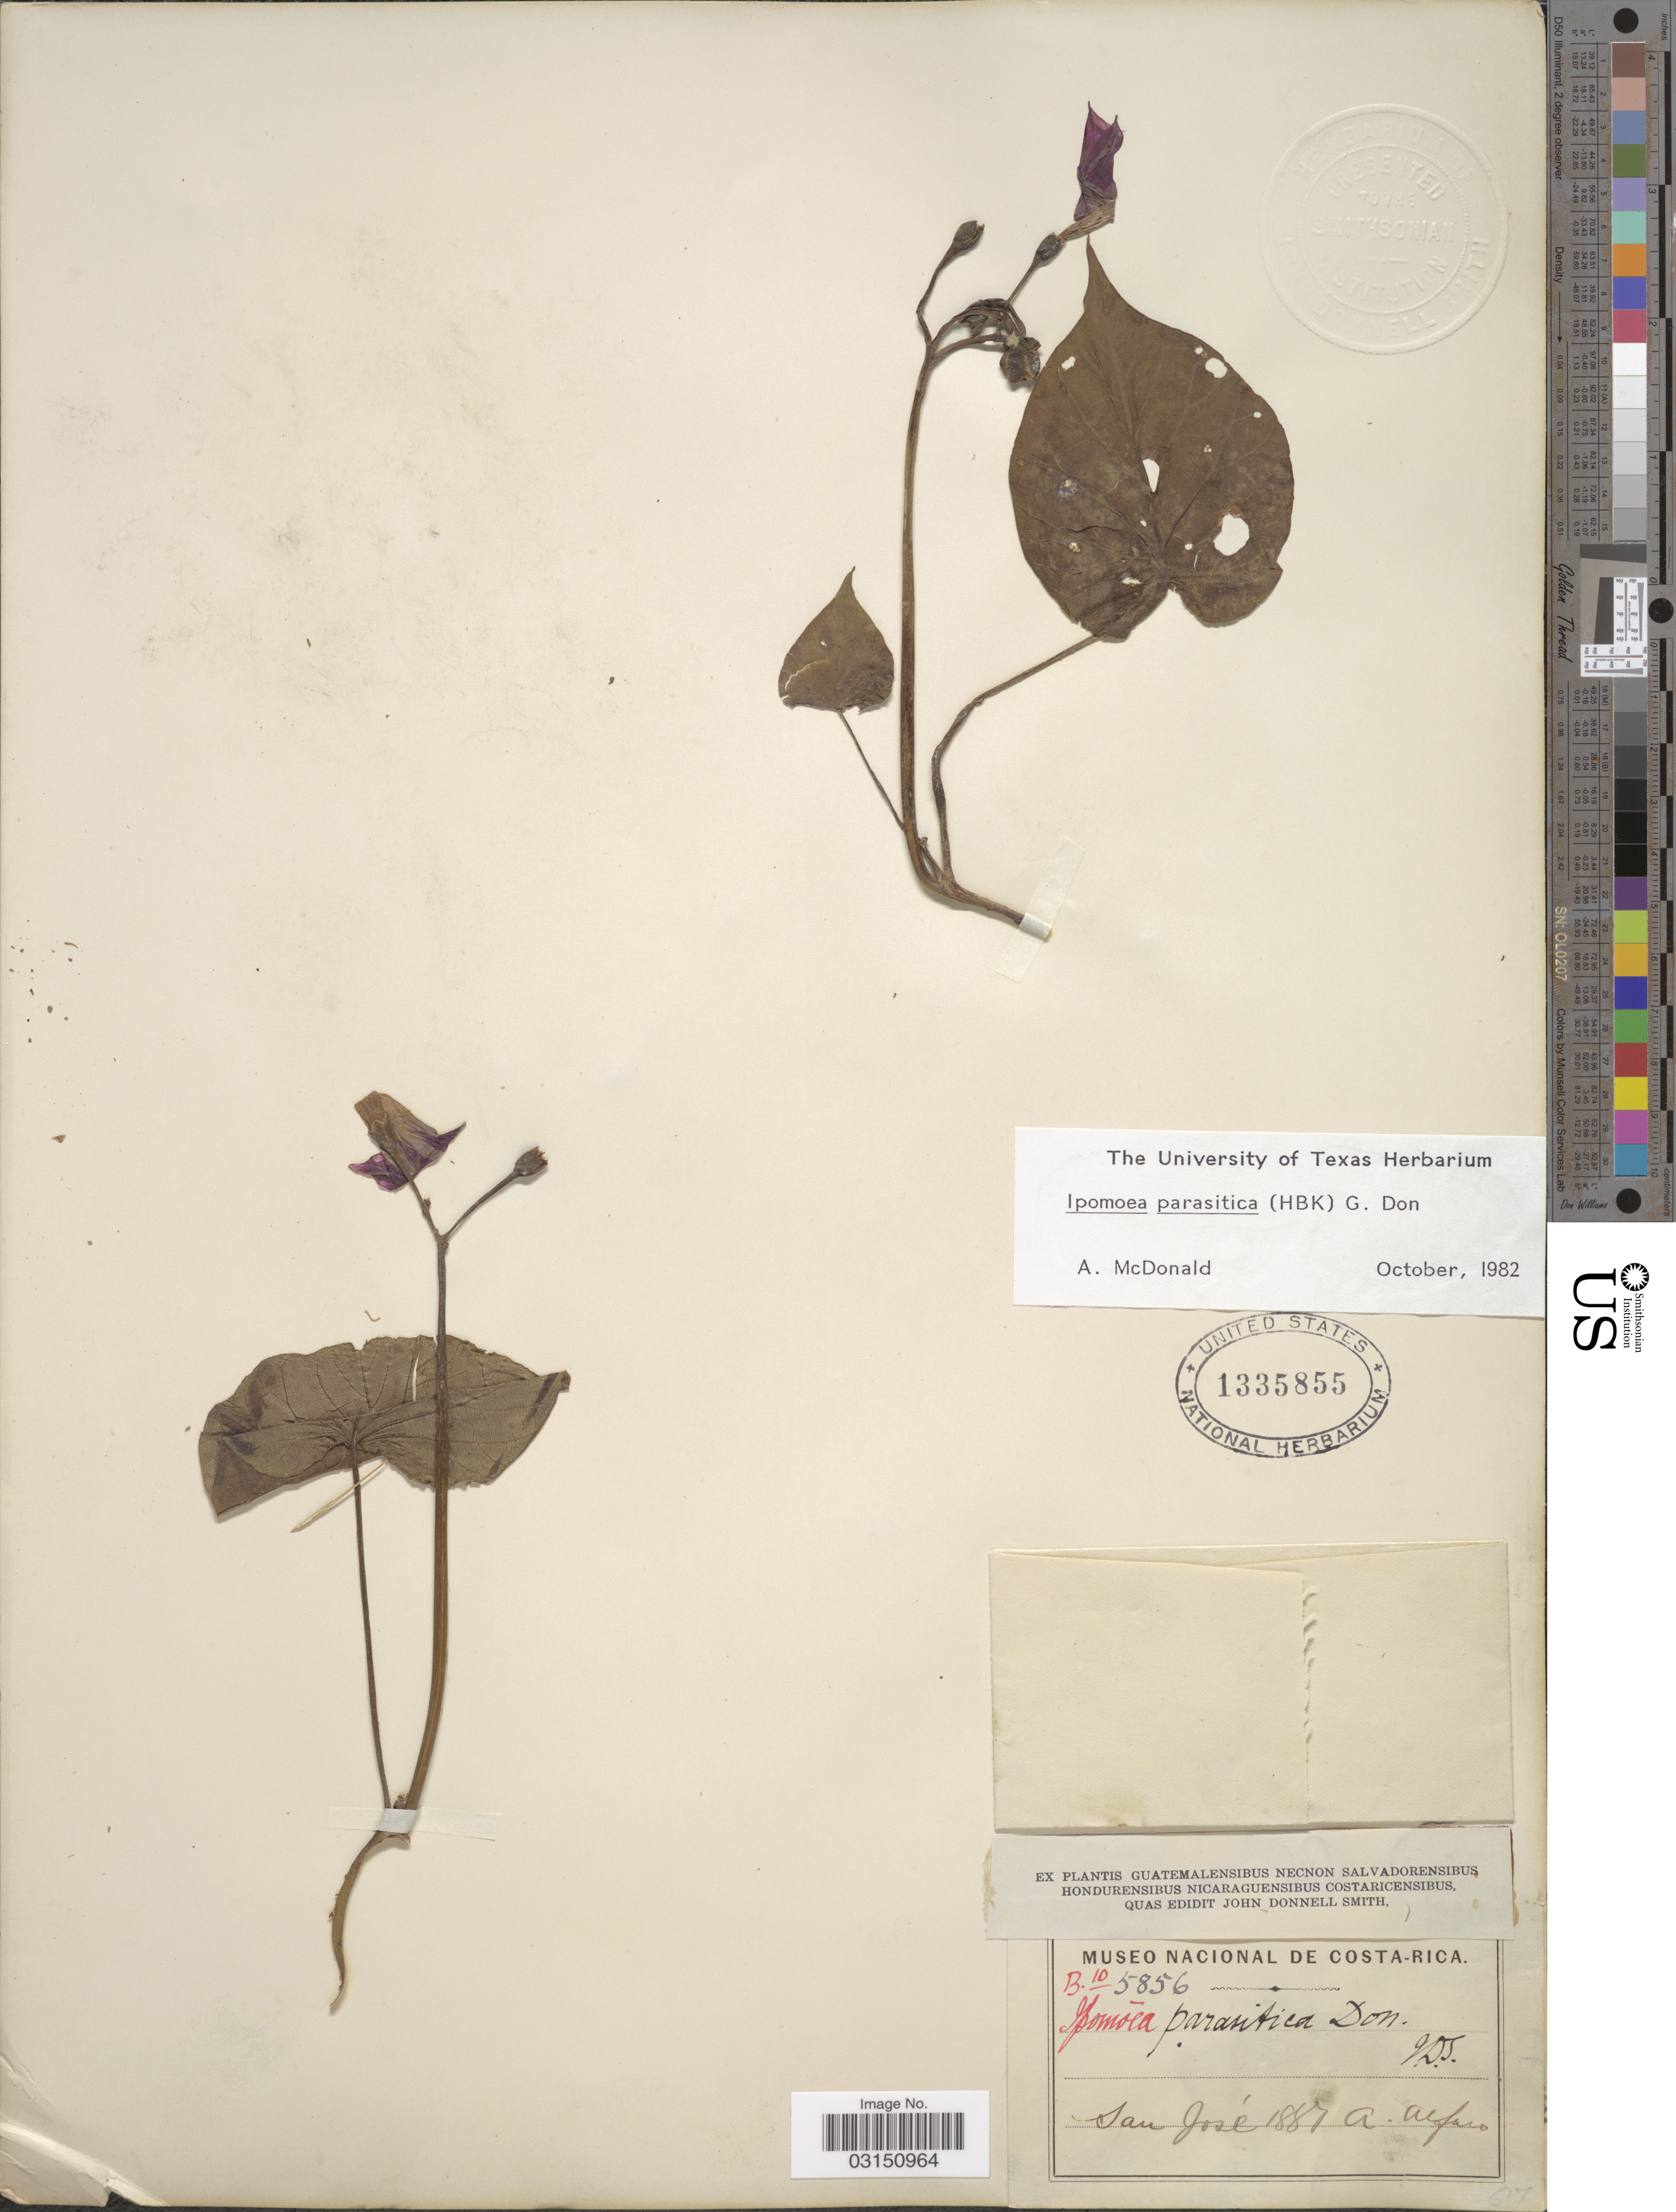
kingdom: Plantae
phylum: Tracheophyta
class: Magnoliopsida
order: Solanales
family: Convolvulaceae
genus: Ipomoea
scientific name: Ipomoea parasitica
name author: (Kunth) G. Don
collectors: A. Alfaro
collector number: B 10/ 5856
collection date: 1887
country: Costa Rica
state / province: San José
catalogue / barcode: US 1335855